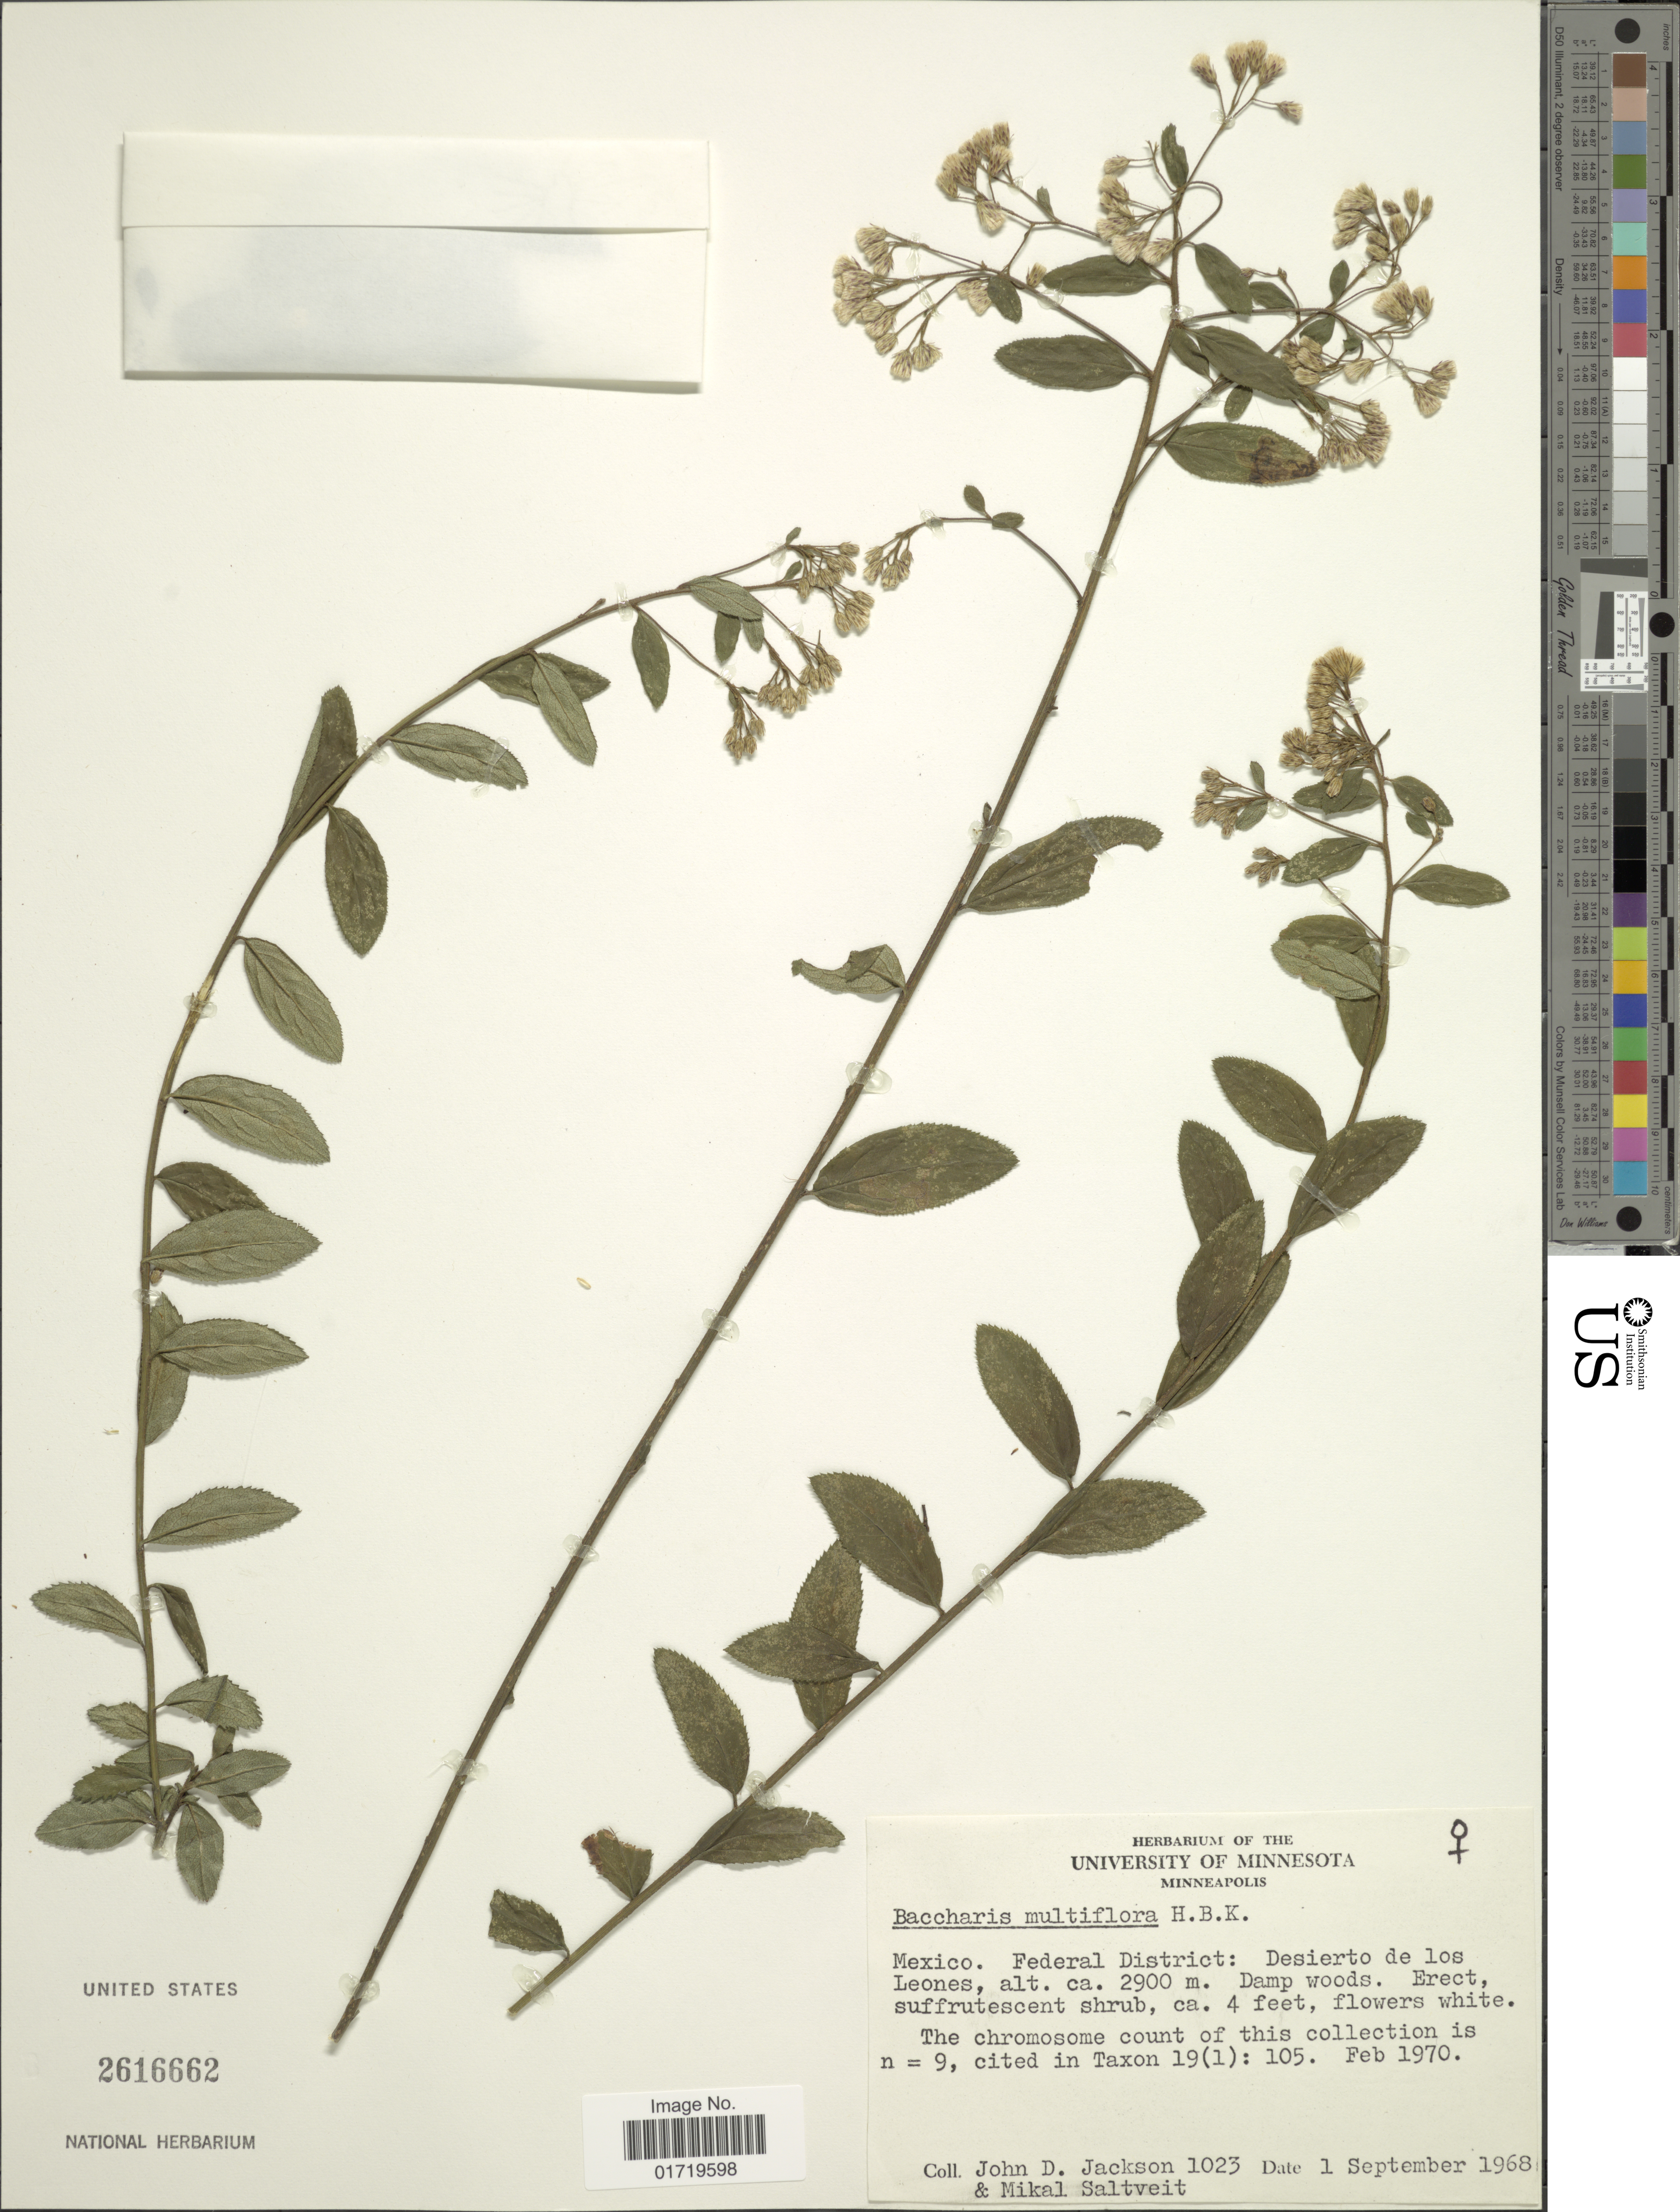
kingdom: Plantae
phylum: Tracheophyta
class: Magnoliopsida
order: Asterales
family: Asteraceae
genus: Baccharis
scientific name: Baccharis multiflora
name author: Kunth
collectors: J. Jackson & M. Saltveit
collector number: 1023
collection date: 1968-09-01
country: Mexico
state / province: Distrito Federal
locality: Federal District: Desierto de los Leones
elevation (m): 2900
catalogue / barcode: US 2616662